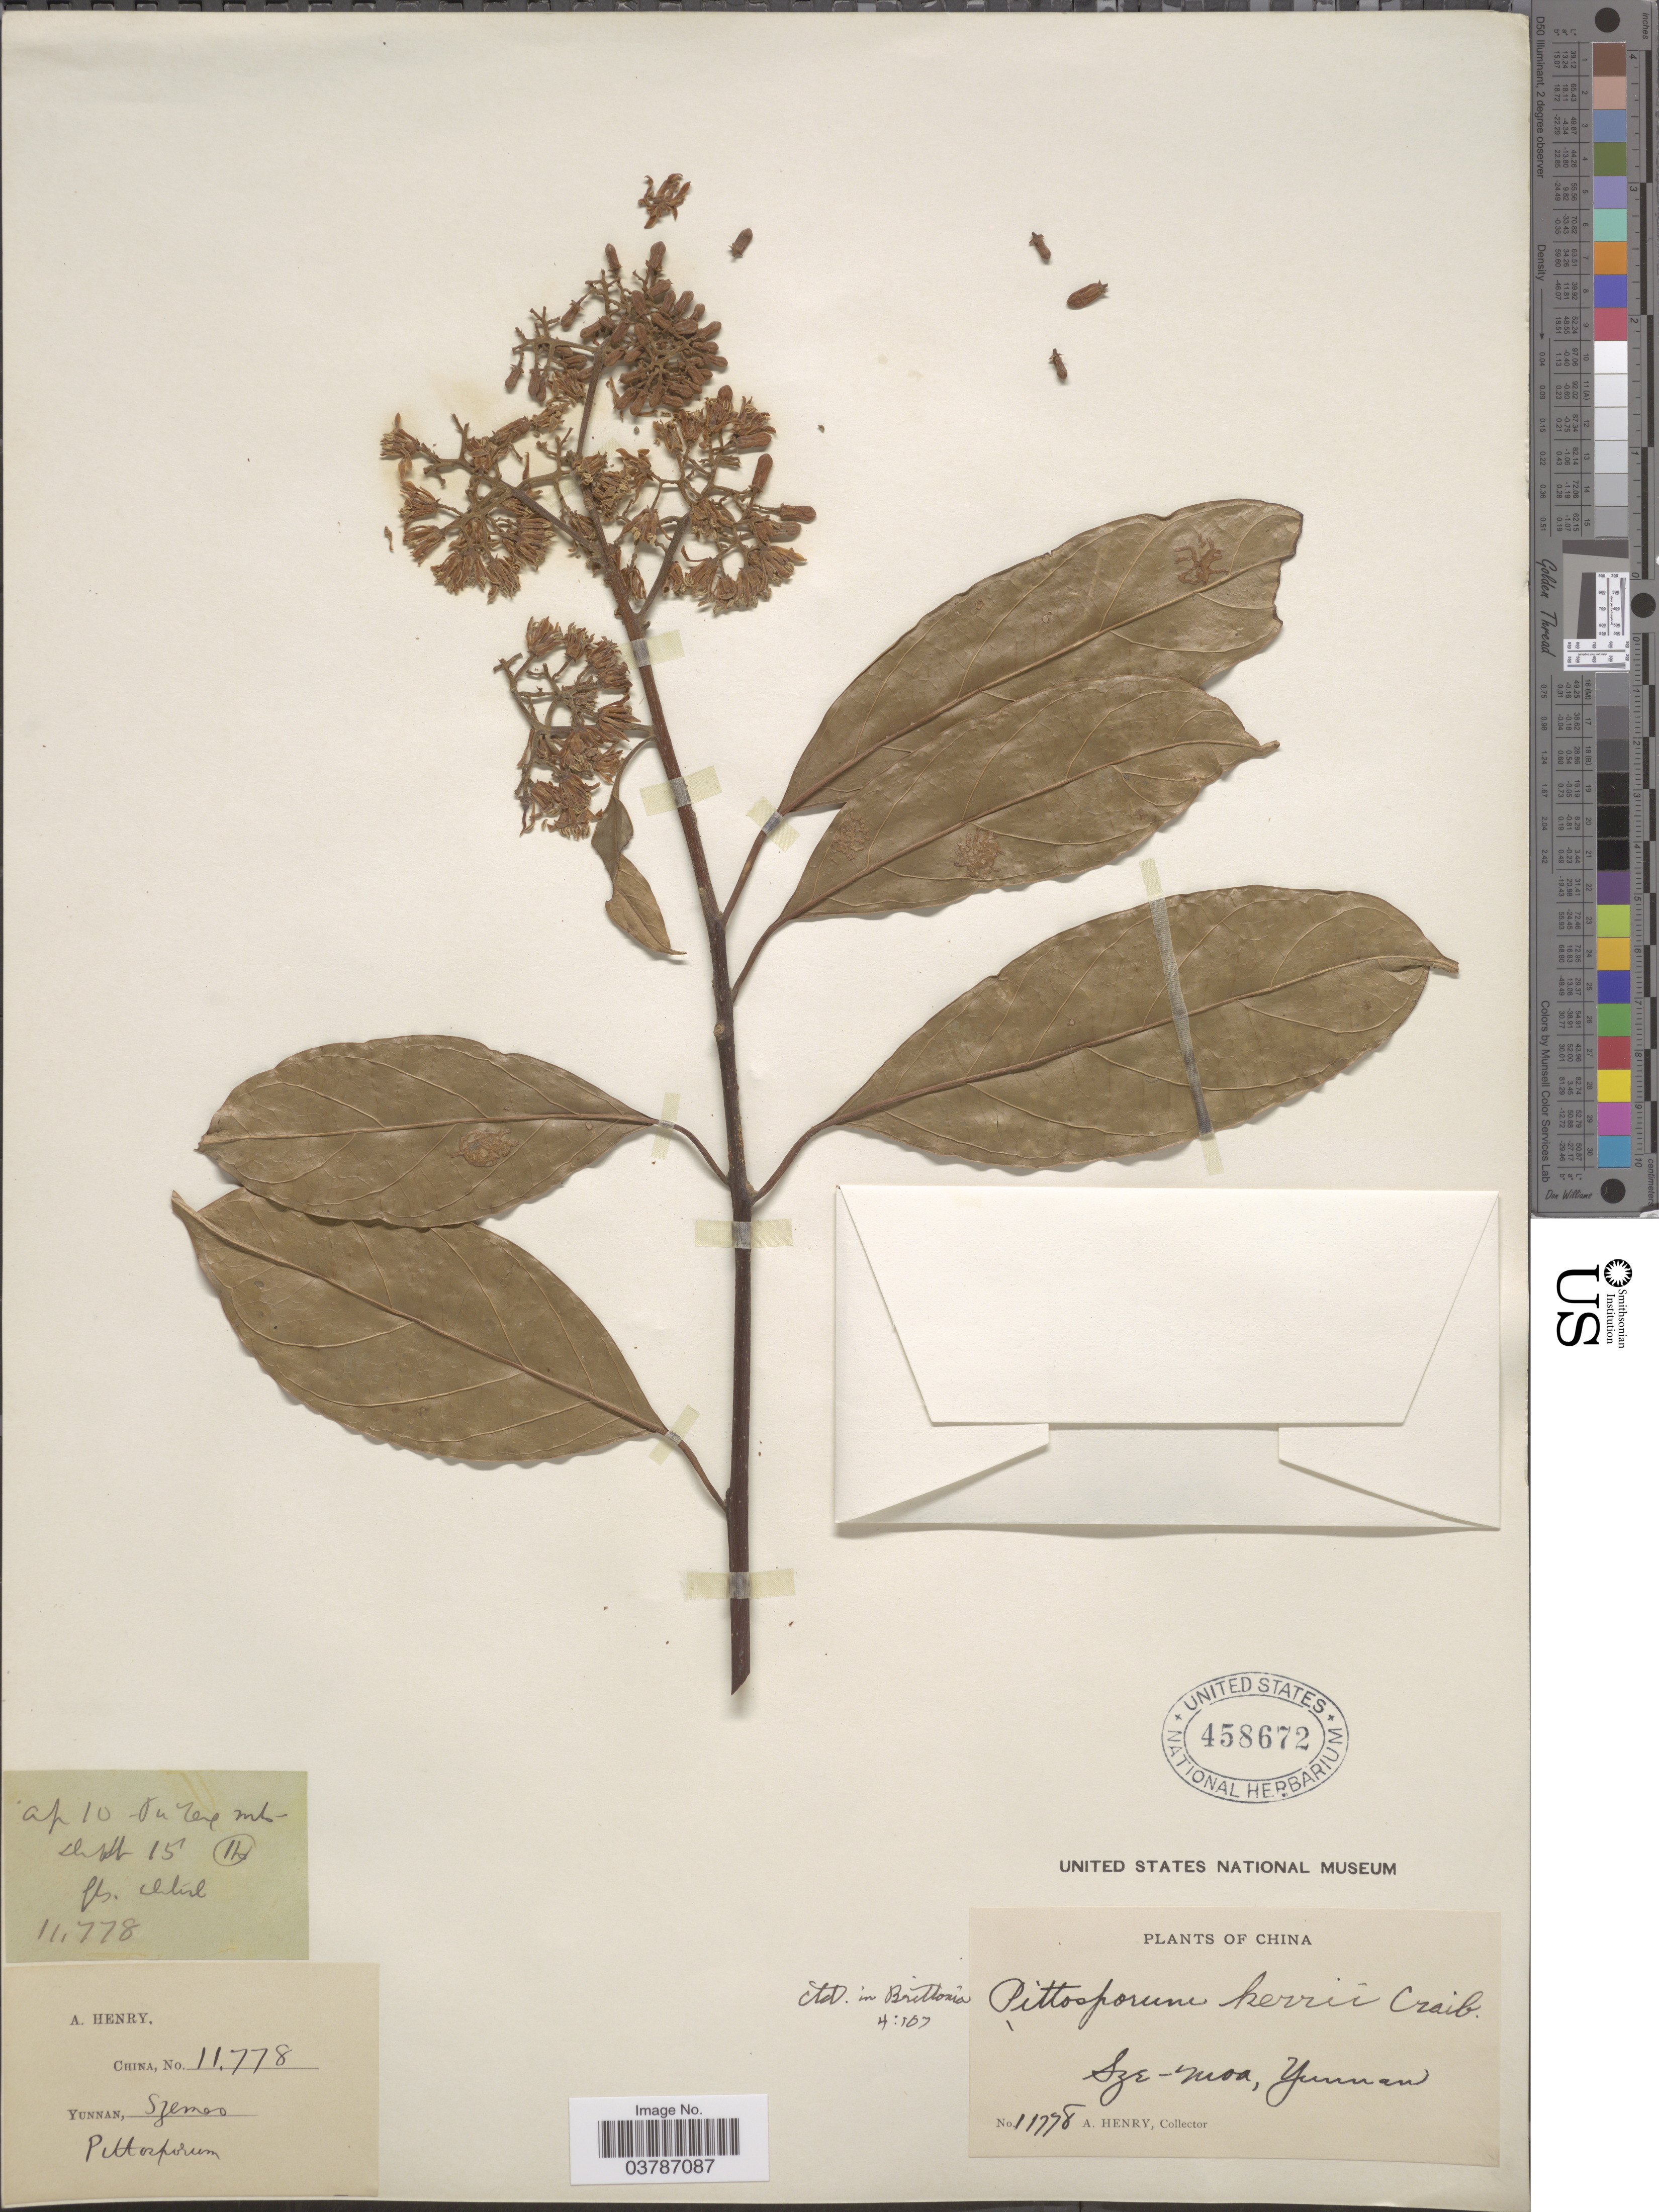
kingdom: Plantae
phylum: Tracheophyta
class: Magnoliopsida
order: Apiales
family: Pittosporaceae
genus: Pittosporum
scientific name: Pittosporum kerrii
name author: Craib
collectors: A. Henry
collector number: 11778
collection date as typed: Transcribed d/m/y: /4/10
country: China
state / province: Yunnan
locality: Tu Zere Mts.* Sze-moa.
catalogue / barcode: US 458672